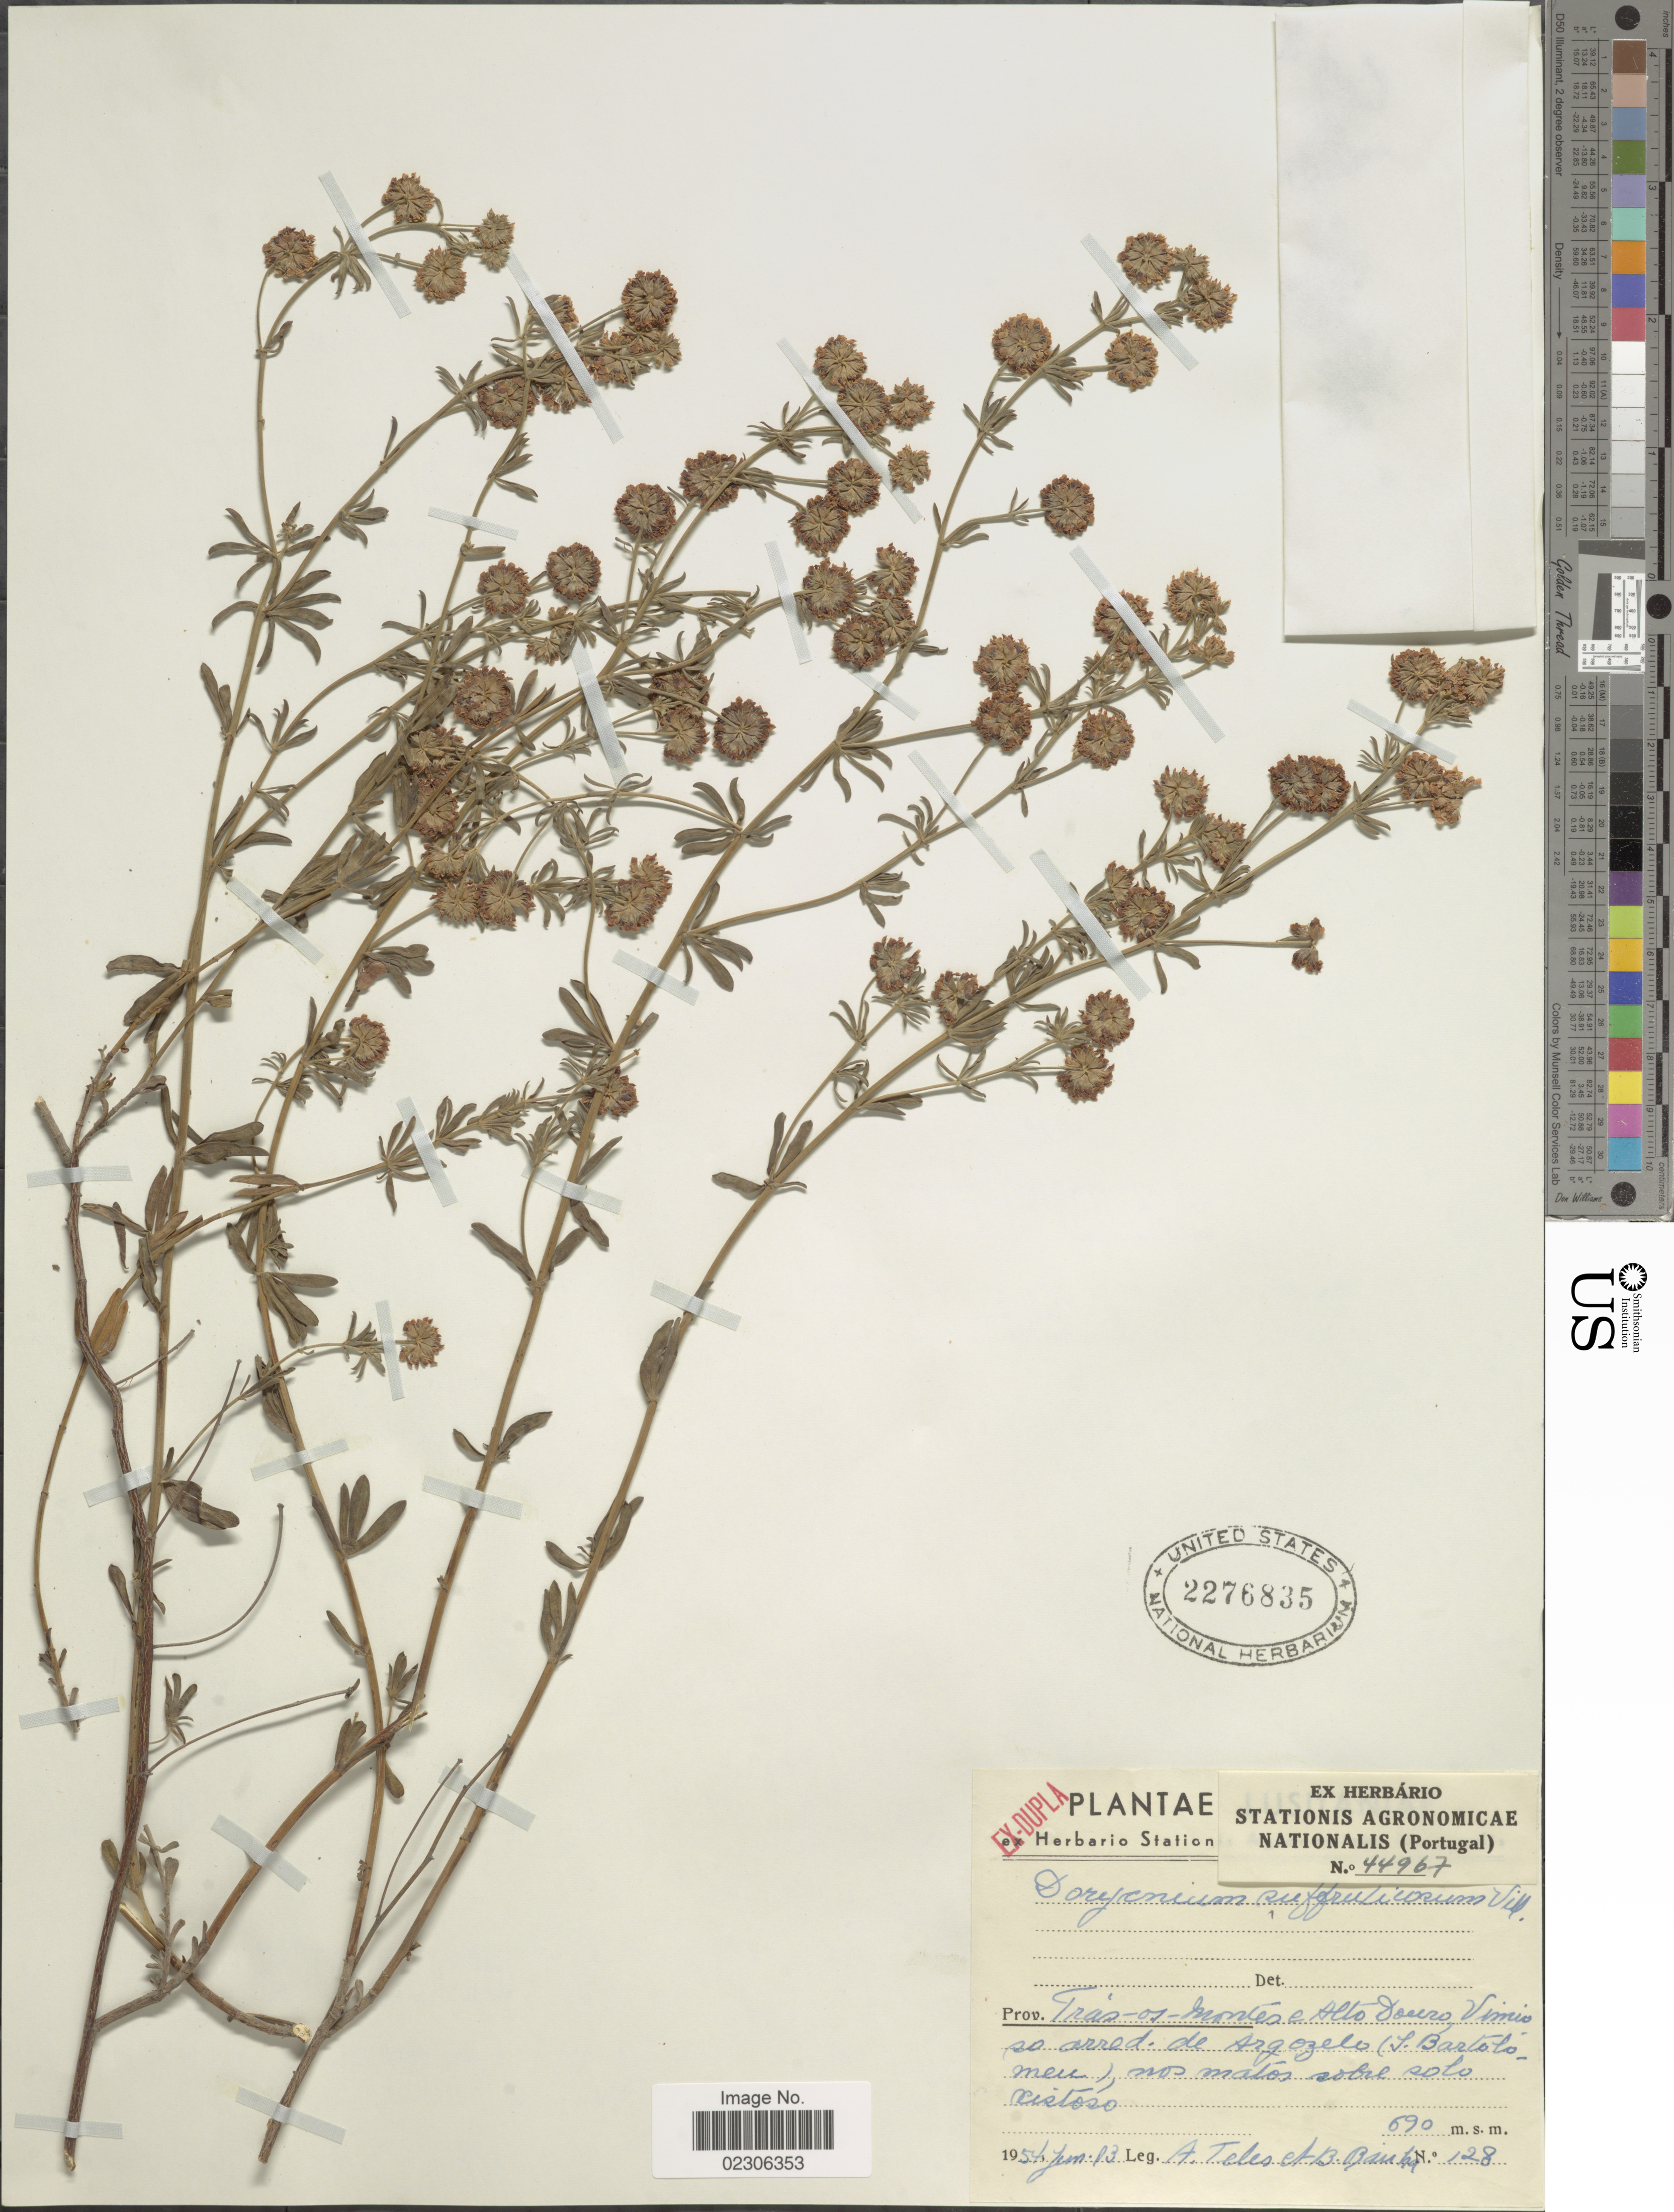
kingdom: Plantae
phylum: Tracheophyta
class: Magnoliopsida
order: Fabales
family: Fabaceae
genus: Dorycnium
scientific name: Dorycnium suffruticosum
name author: Vill.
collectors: A. Teles & B. Rainha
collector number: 128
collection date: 1954-06-13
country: Portugal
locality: Prov. Tras-os-montes e Alto Douro Vpinioi so arrod de Argolo (S. Bartolomeu)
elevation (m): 690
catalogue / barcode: US 2276835